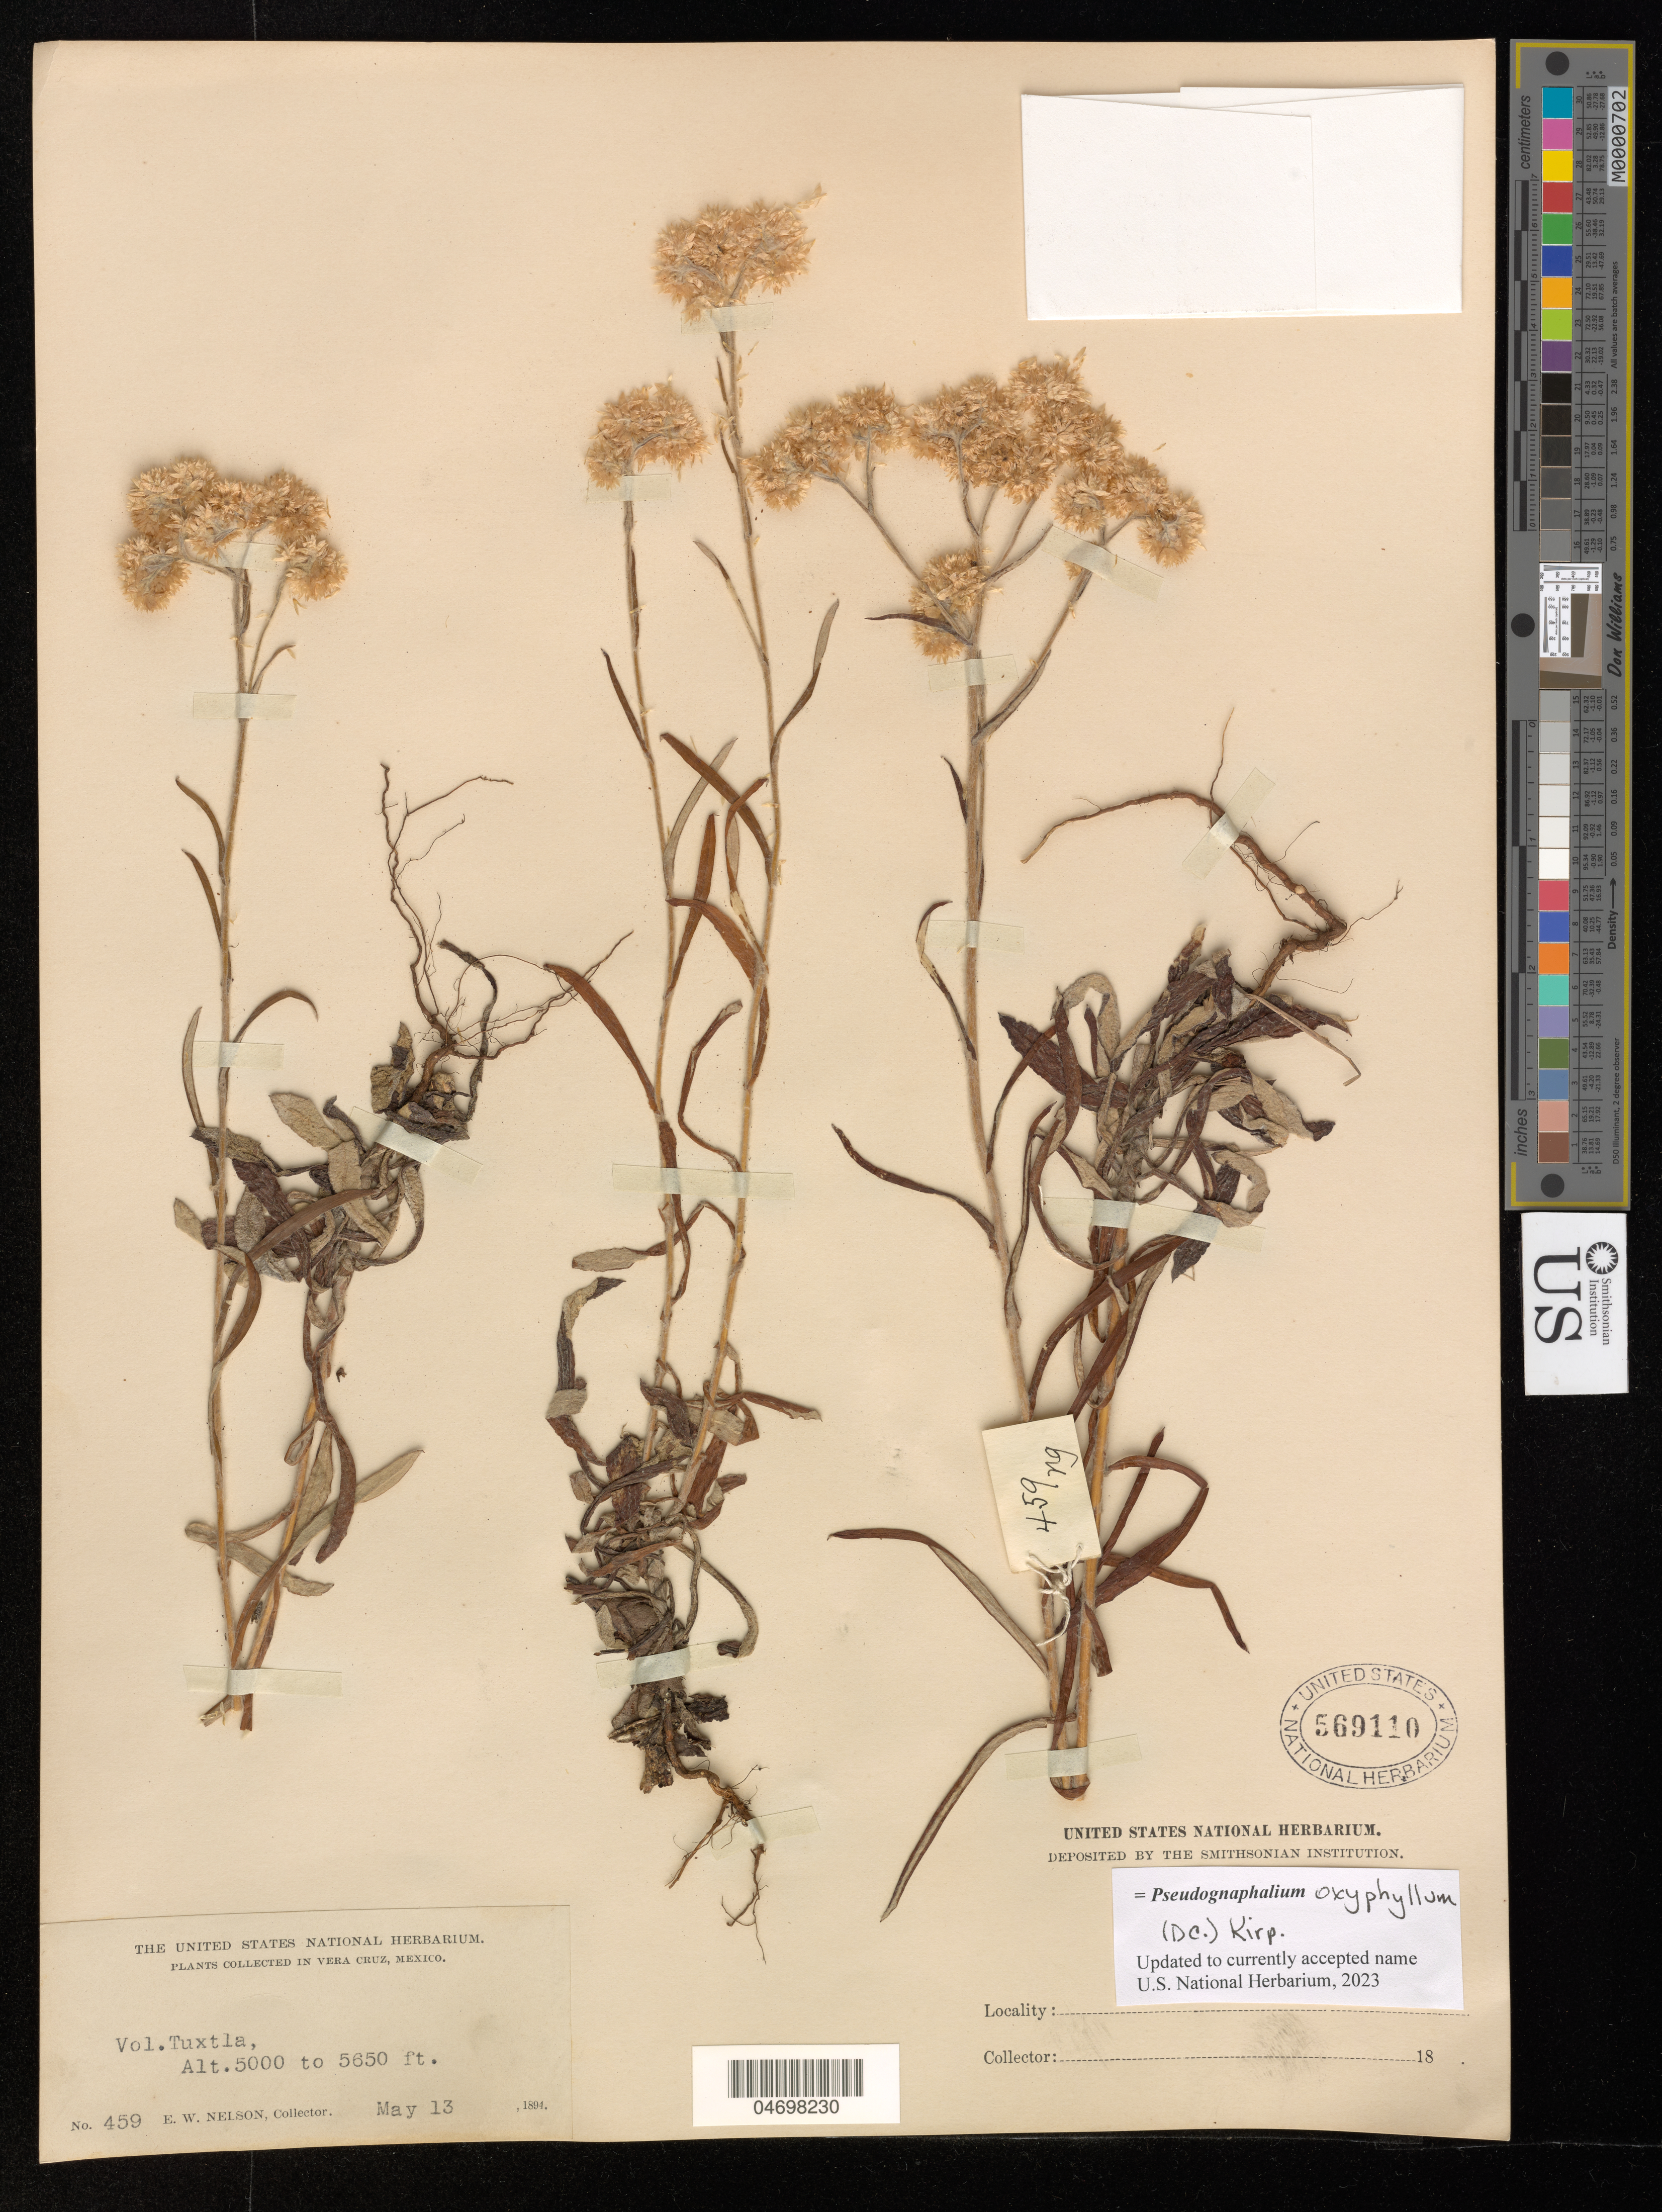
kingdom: Plantae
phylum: Tracheophyta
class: Magnoliopsida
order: Asterales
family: Asteraceae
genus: Pseudognaphalium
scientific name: Pseudognaphalium oxyphyllum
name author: (DC.) Kirp.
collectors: E. W. Nelson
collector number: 459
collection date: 1894-05-13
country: Mexico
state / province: Veracruz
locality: Volcano Tuxtla.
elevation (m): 1067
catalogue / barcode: US 569110